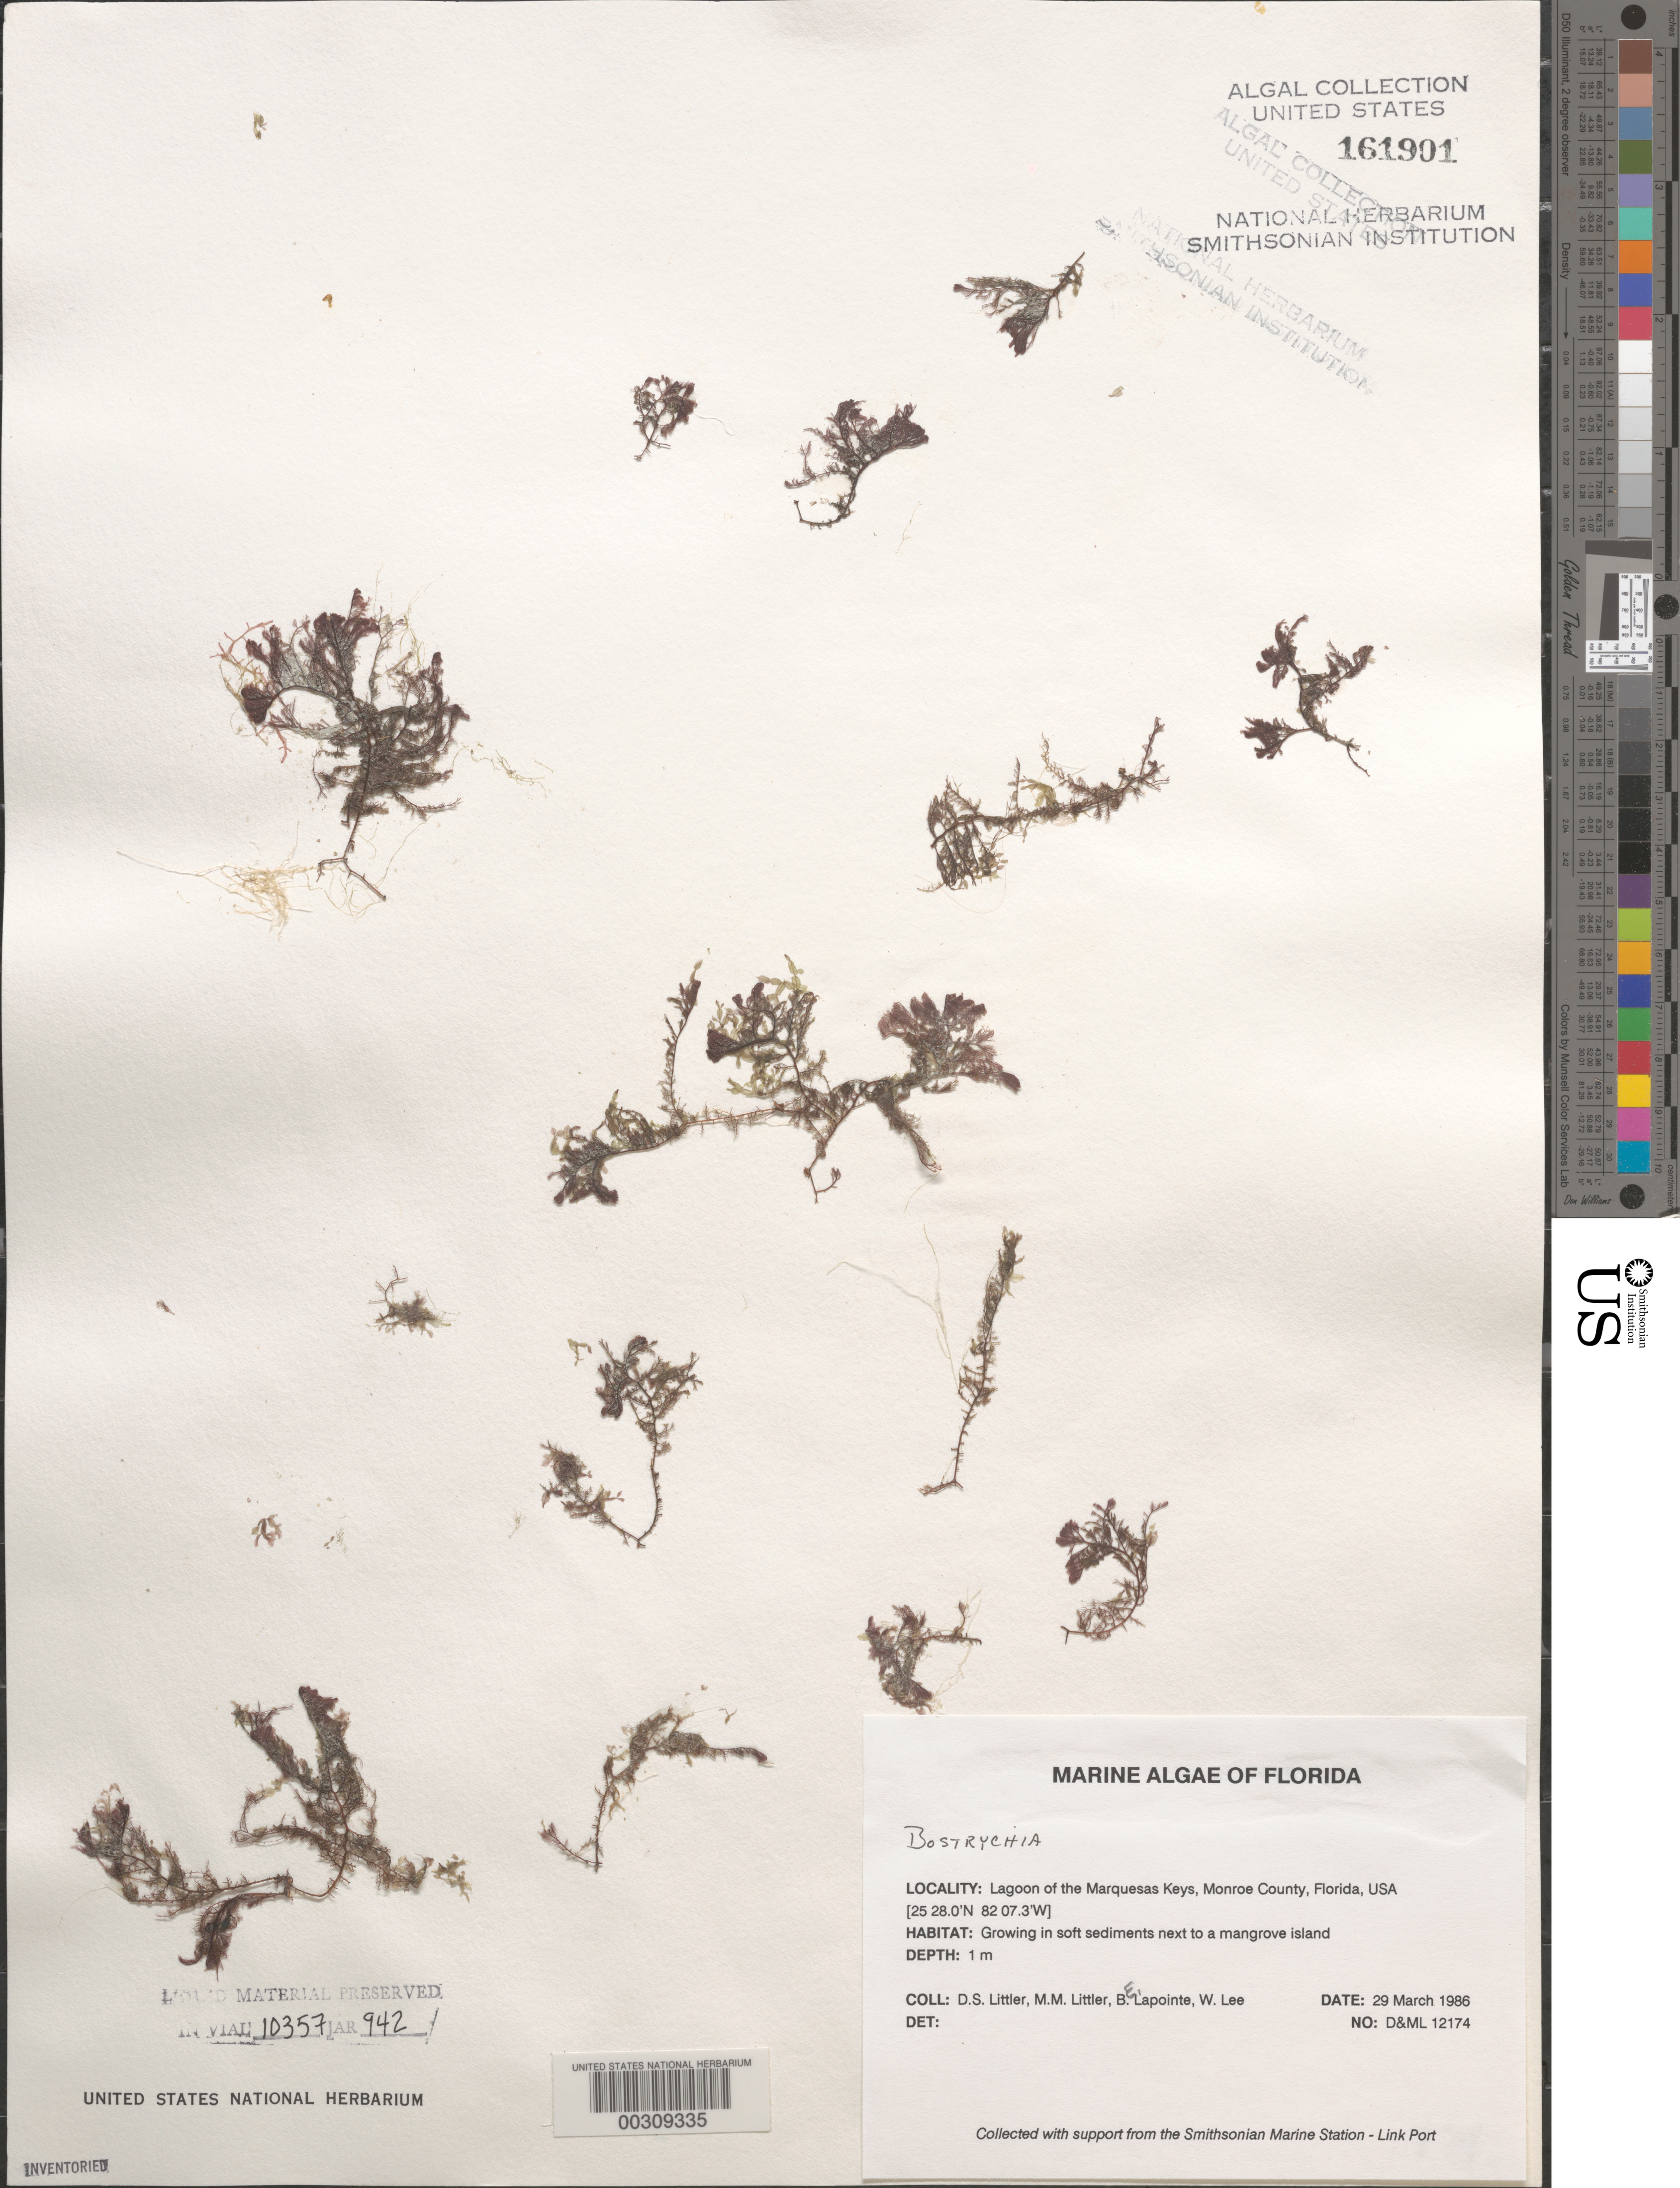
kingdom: Plantae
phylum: Rhodophyta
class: Florideophyceae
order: Ceramiales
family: Rhodomelaceae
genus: Bostrychia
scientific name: Bostrychia sp.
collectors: D. S. Littler, M. M. Littler, B. Lapointe & W. Lee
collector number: D&ML 12174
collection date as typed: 29 Mar 1986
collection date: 1986-03-29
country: United States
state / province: Florida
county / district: Monroe County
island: Marquesas Keys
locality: Marquesas Keys lagoon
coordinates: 25 28.0' N, 82 07.3' W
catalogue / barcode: US 161901